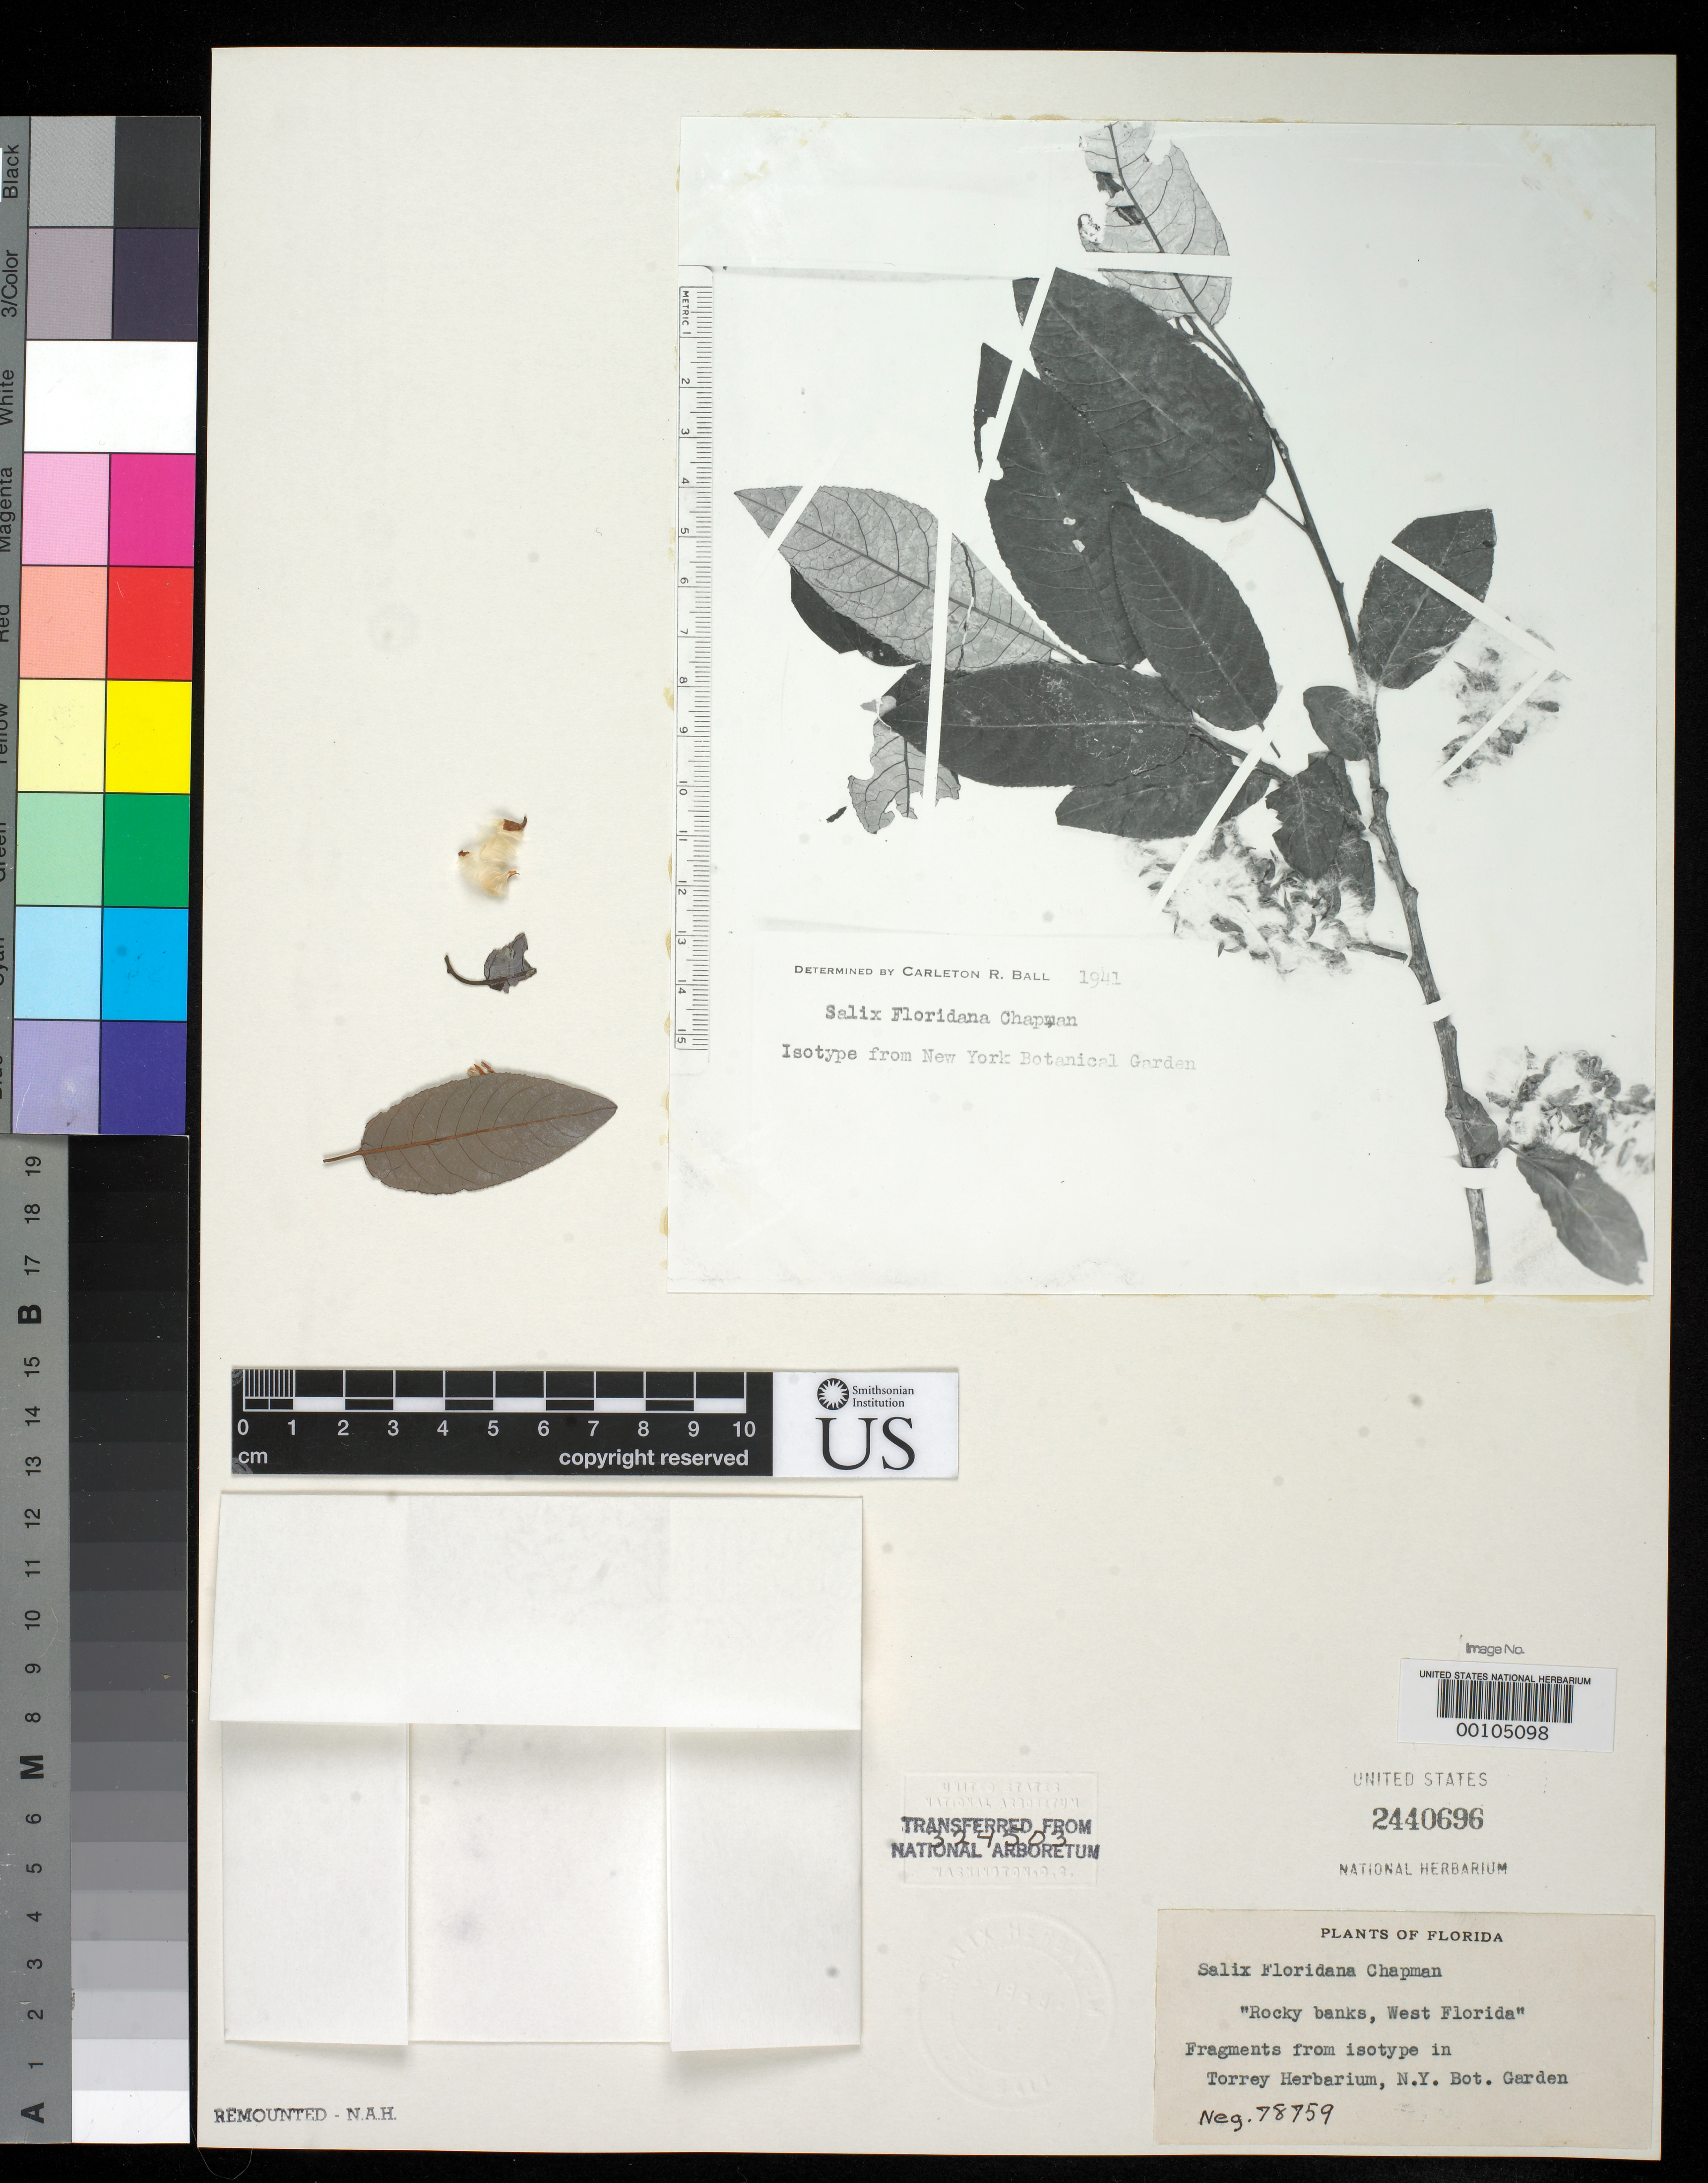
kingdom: Plantae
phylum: Tracheophyta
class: Magnoliopsida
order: Malpighiales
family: Salicaceae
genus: Salix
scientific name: Salix floridana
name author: Chapm.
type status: Type Material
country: United States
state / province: Florida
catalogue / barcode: US 2440696